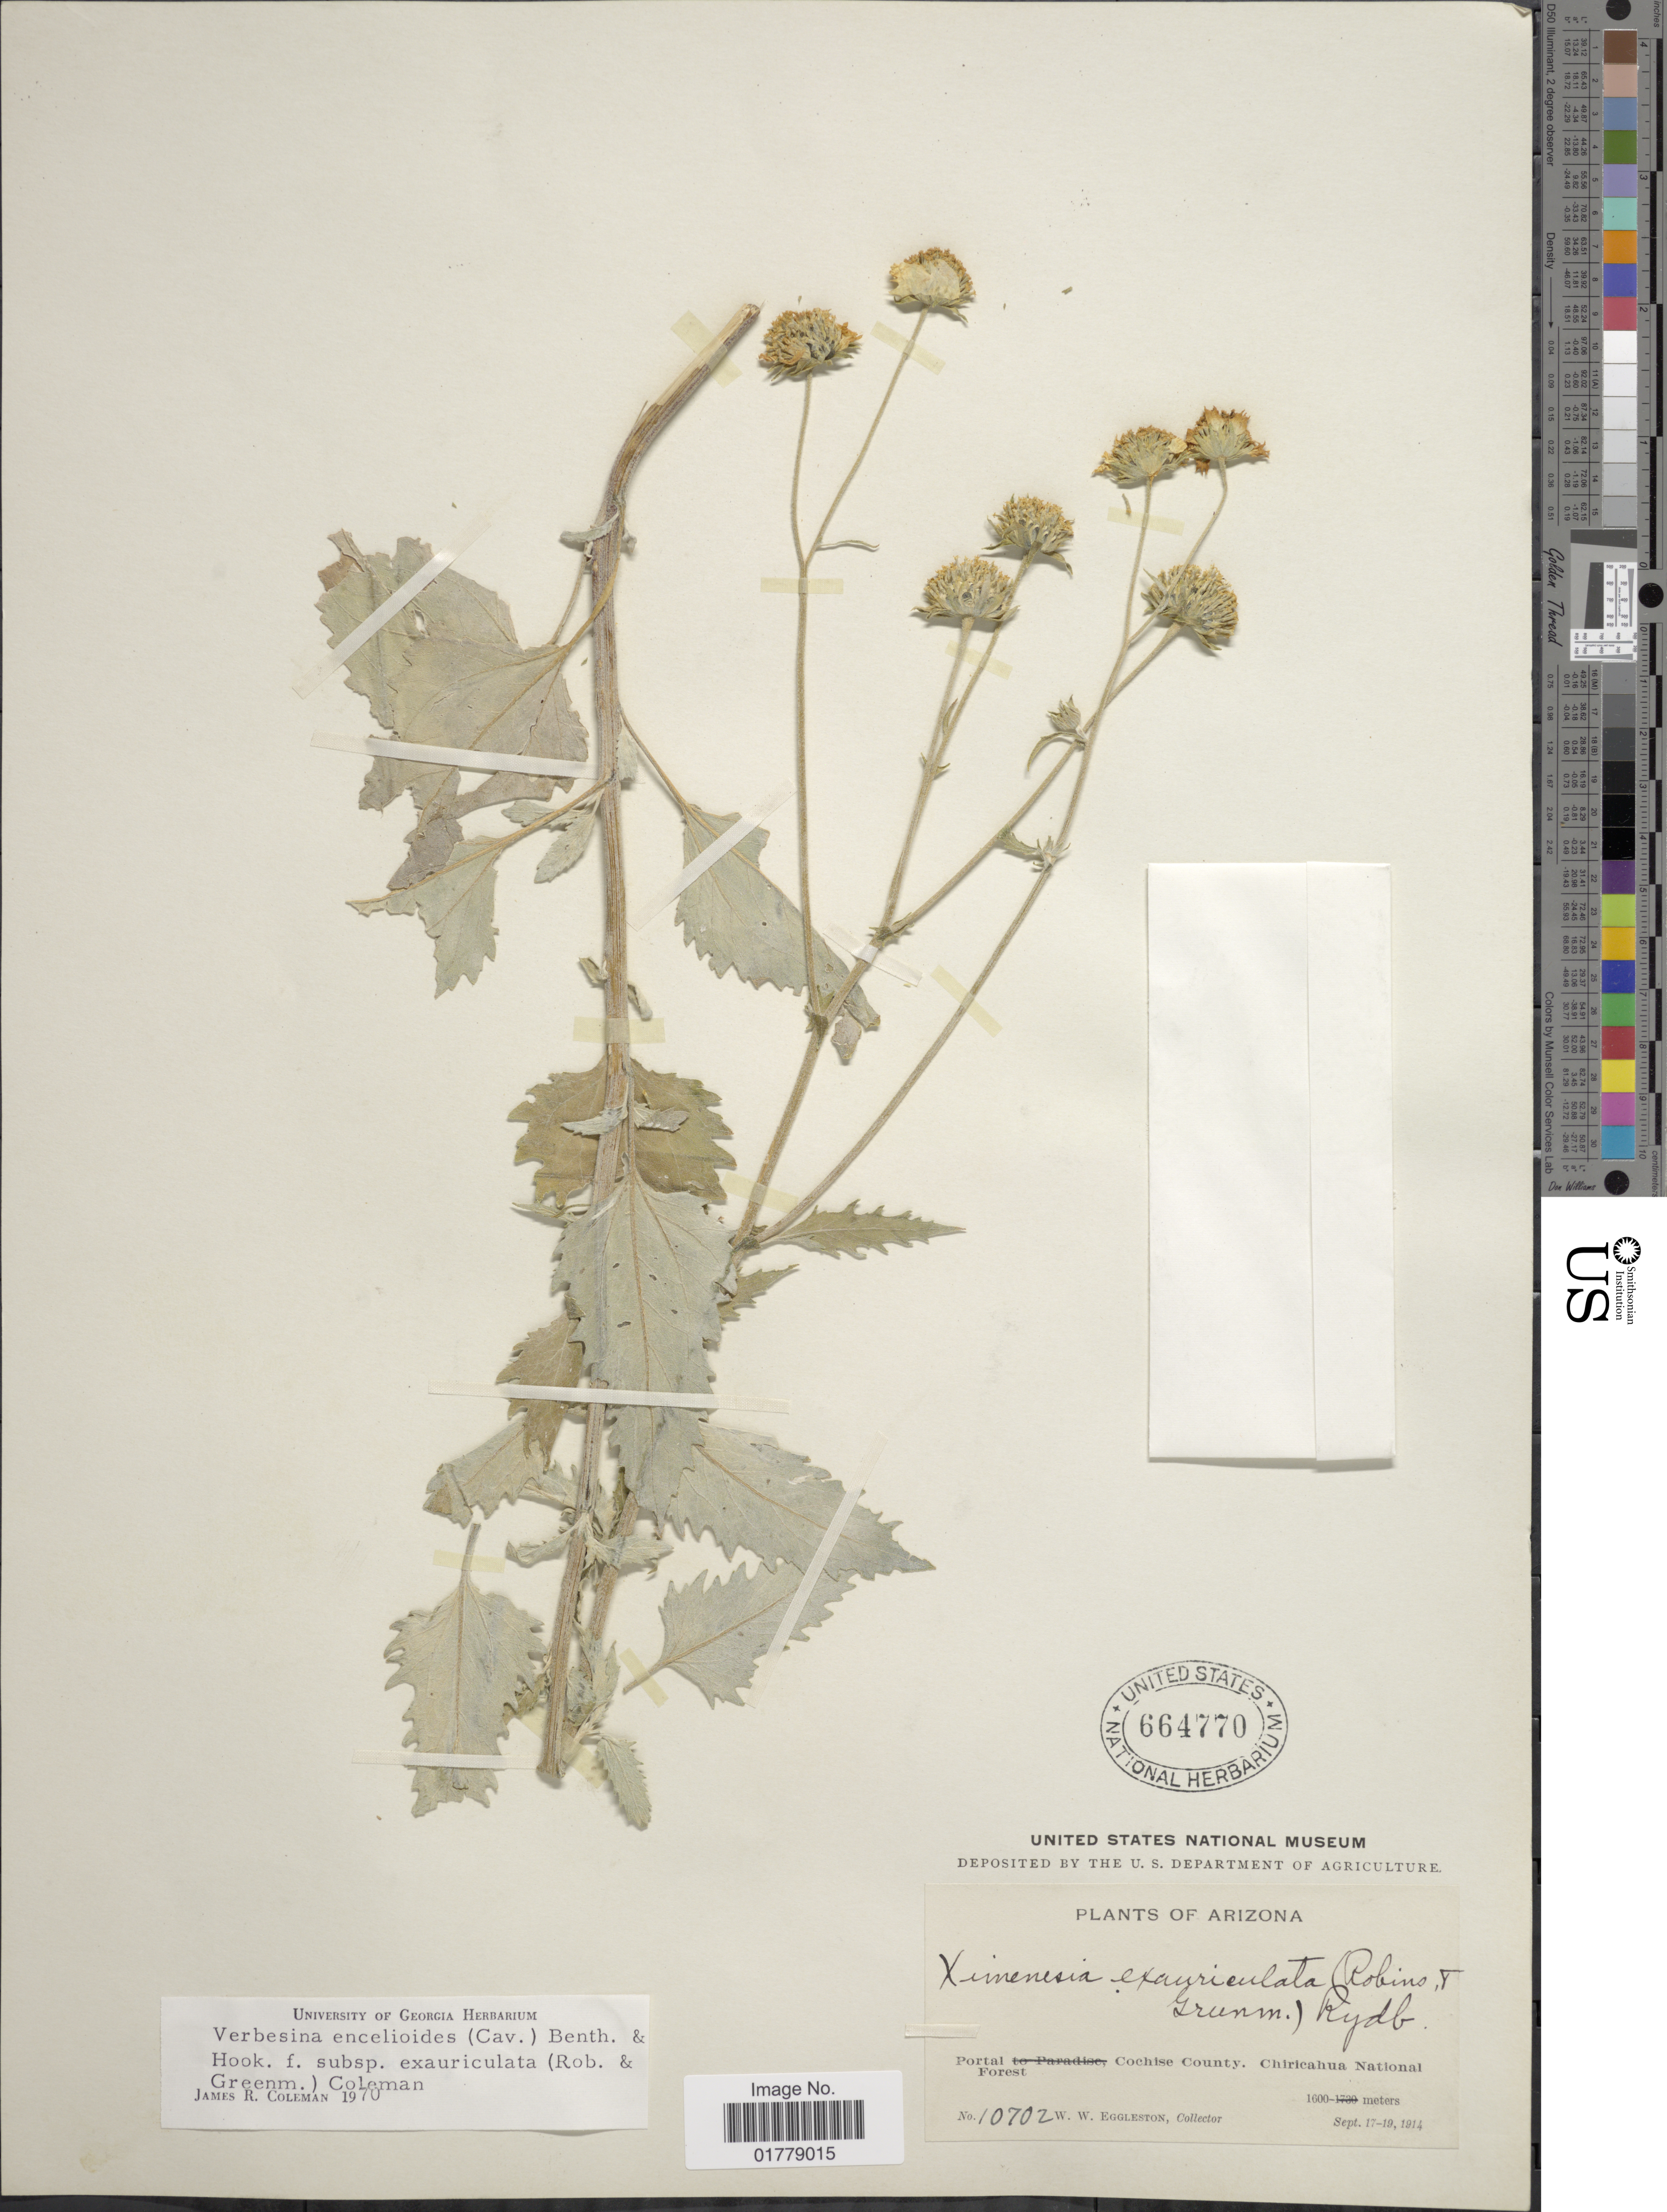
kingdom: Plantae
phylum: Tracheophyta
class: Magnoliopsida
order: Asterales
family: Asteraceae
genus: Verbesina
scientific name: Verbesina encelioides var. cana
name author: (B.L. Rob.) Greenm.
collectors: W. W. Eggleston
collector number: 10702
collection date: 1914-09-17/1914-09-19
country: United States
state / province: Arizona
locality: Portal Cochise County, Chiricahua National Forest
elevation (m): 1600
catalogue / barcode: US 664770